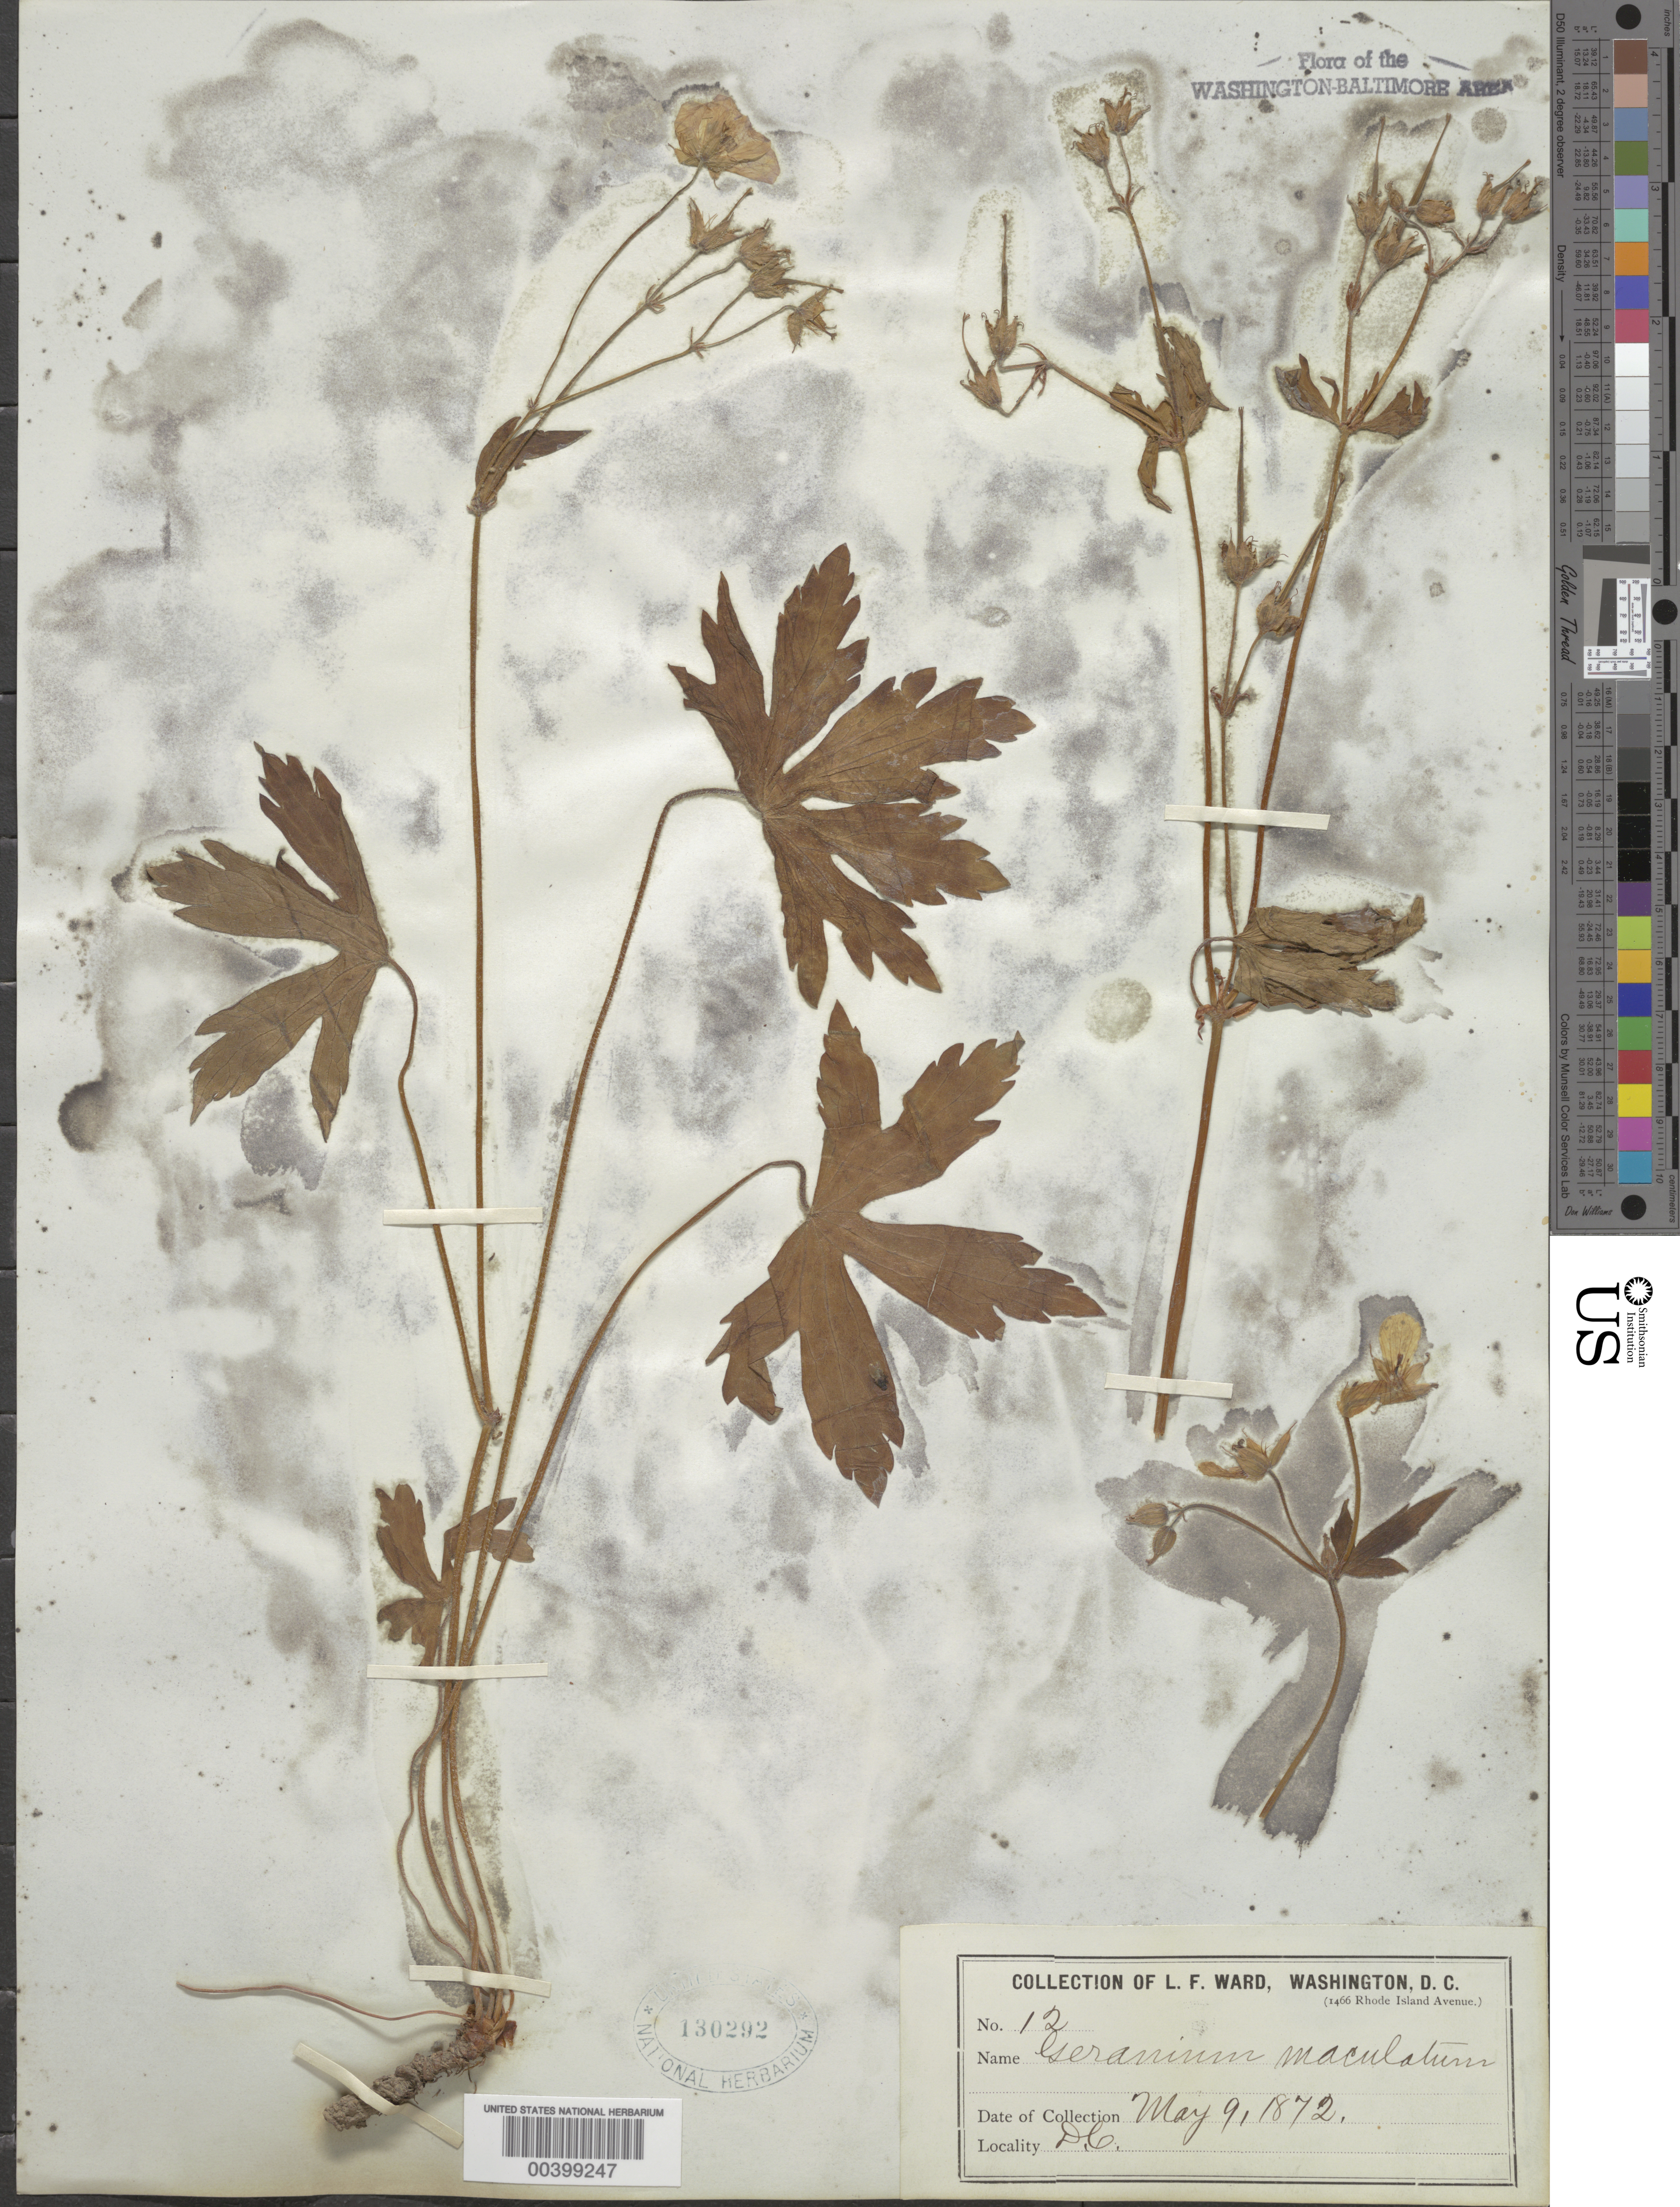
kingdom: Plantae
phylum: Tracheophyta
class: Magnoliopsida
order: Geraniales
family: Geraniaceae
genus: Geranium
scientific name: Geranium maculatum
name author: L.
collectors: L. F. Ward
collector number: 12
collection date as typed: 09 May 1872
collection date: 1872-05-09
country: United States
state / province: District of Columbia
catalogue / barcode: US 130292